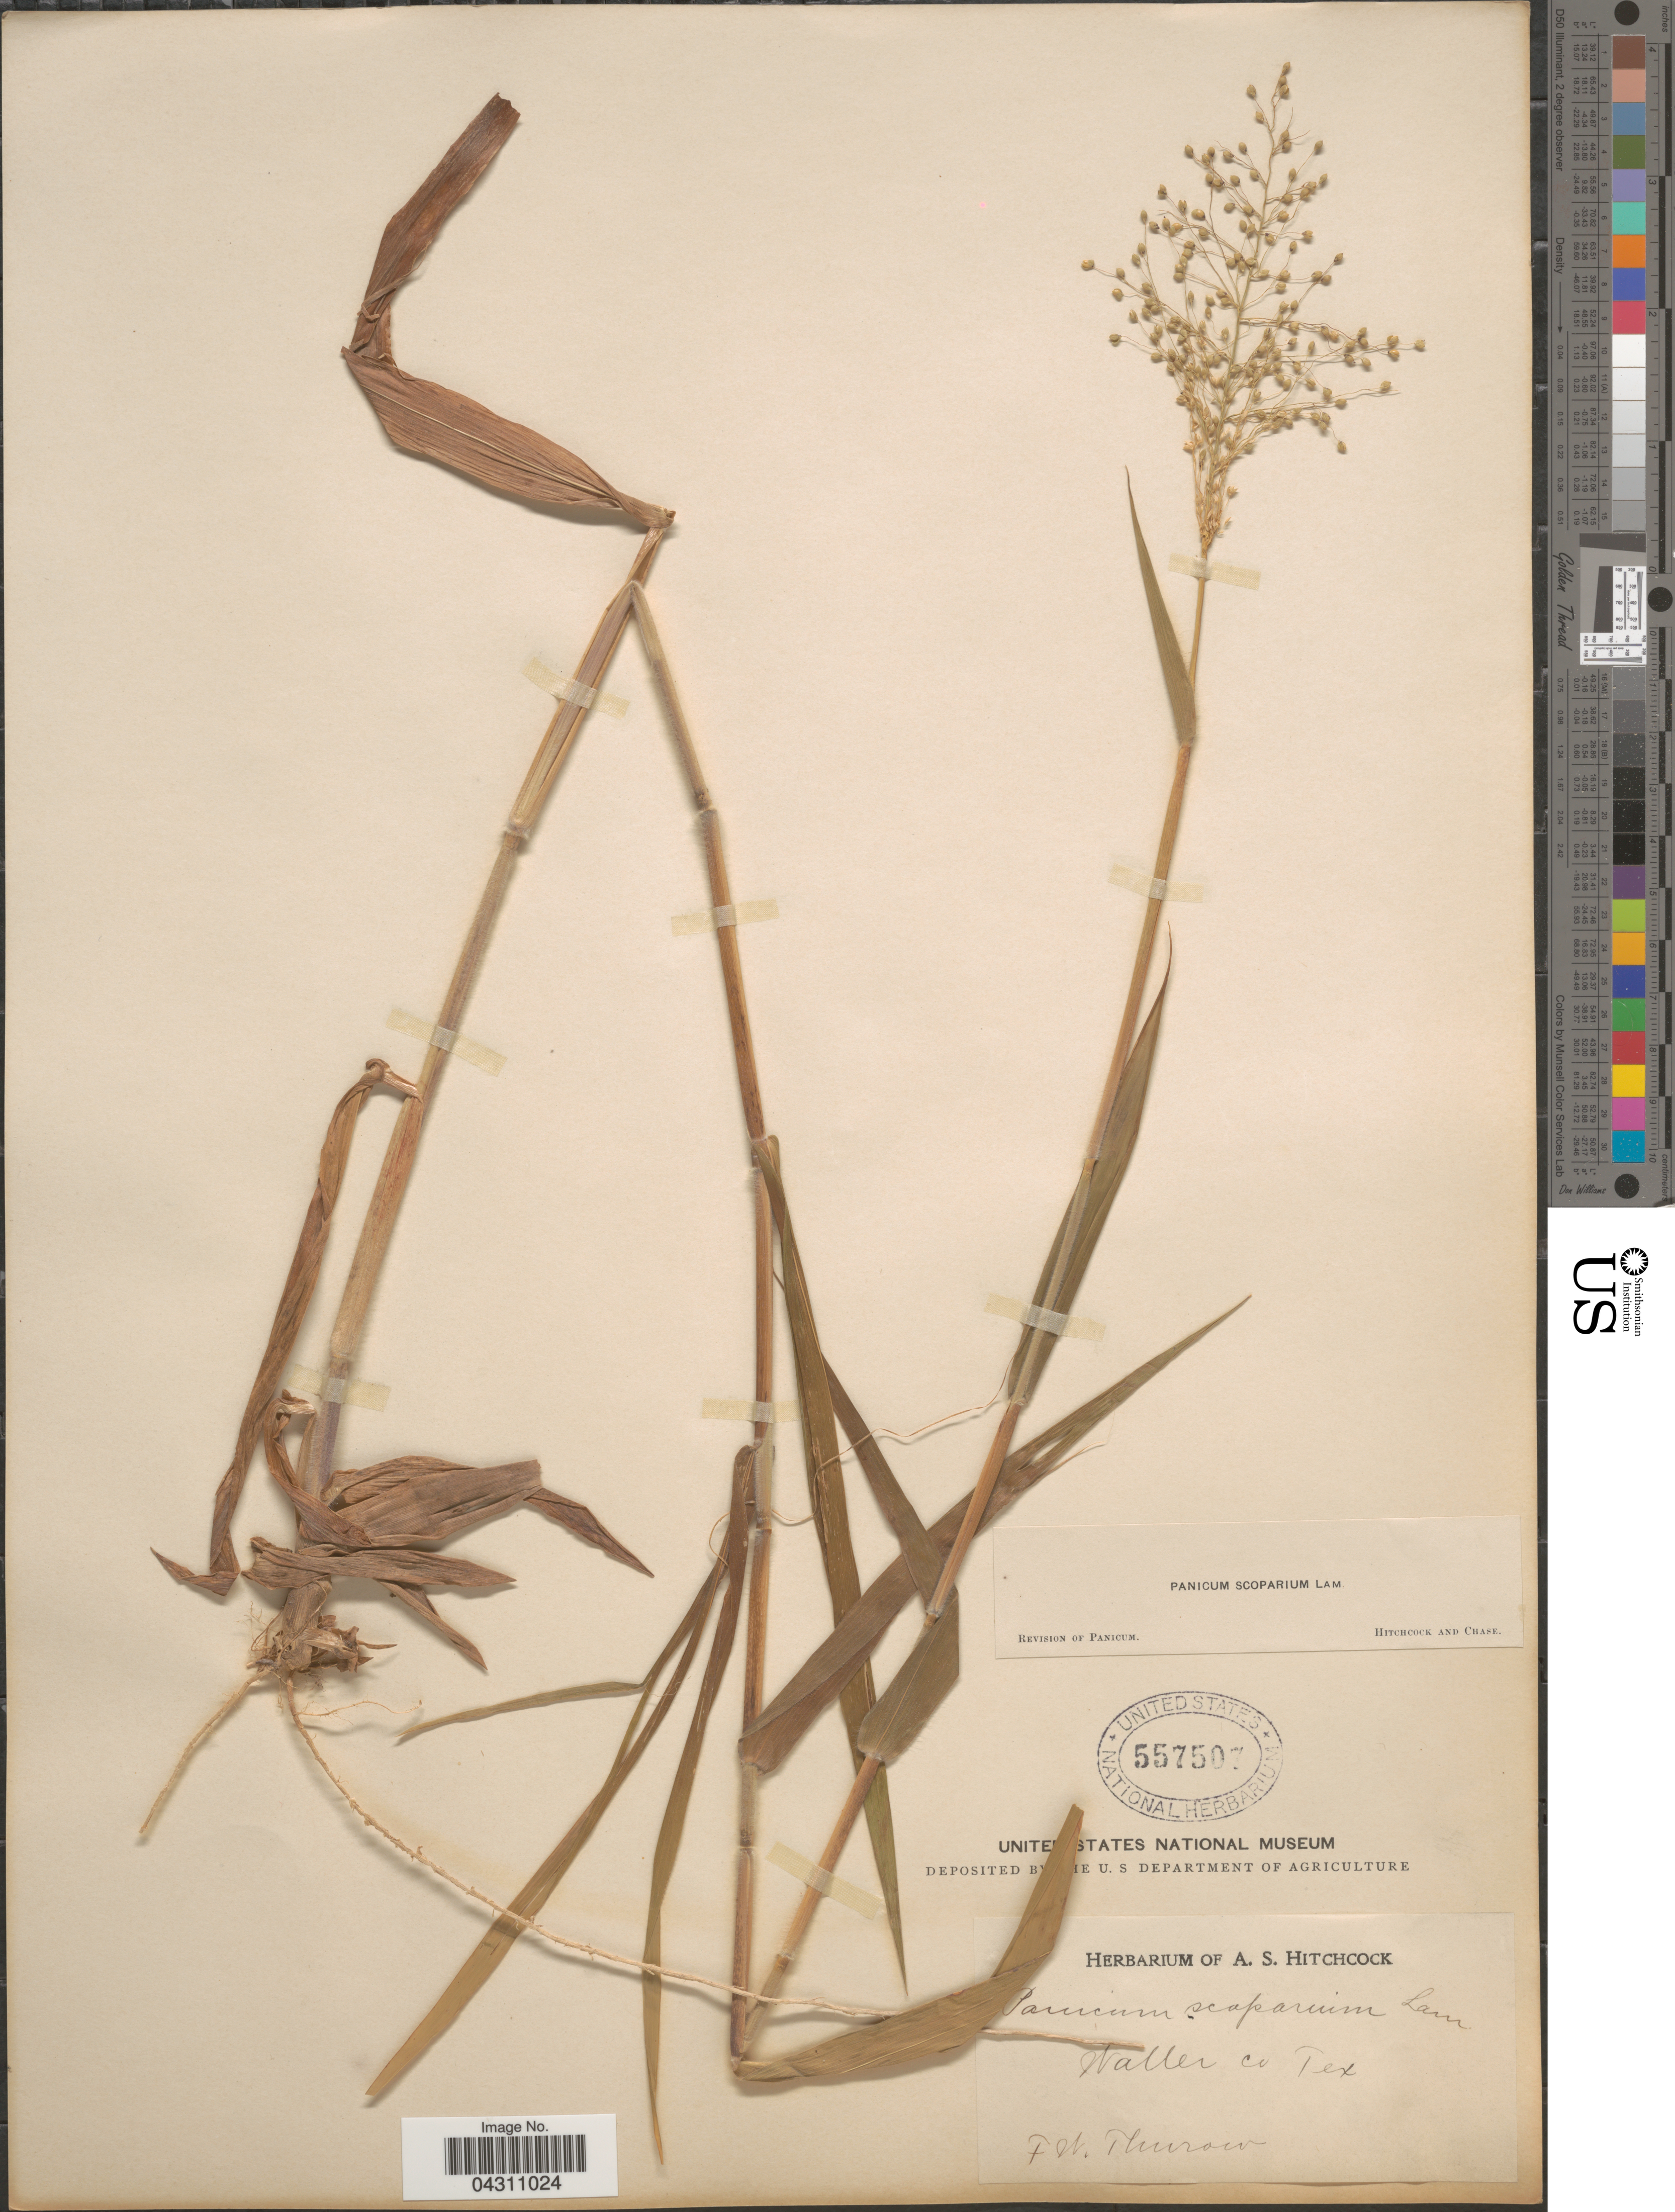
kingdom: Plantae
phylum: Tracheophyta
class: Liliopsida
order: Poales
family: Poaceae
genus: Dichanthelium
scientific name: Dichanthelium scoparium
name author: (Lam.) Gould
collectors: F. W. Thurow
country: United States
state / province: Texas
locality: Waller Co.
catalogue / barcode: US 557507